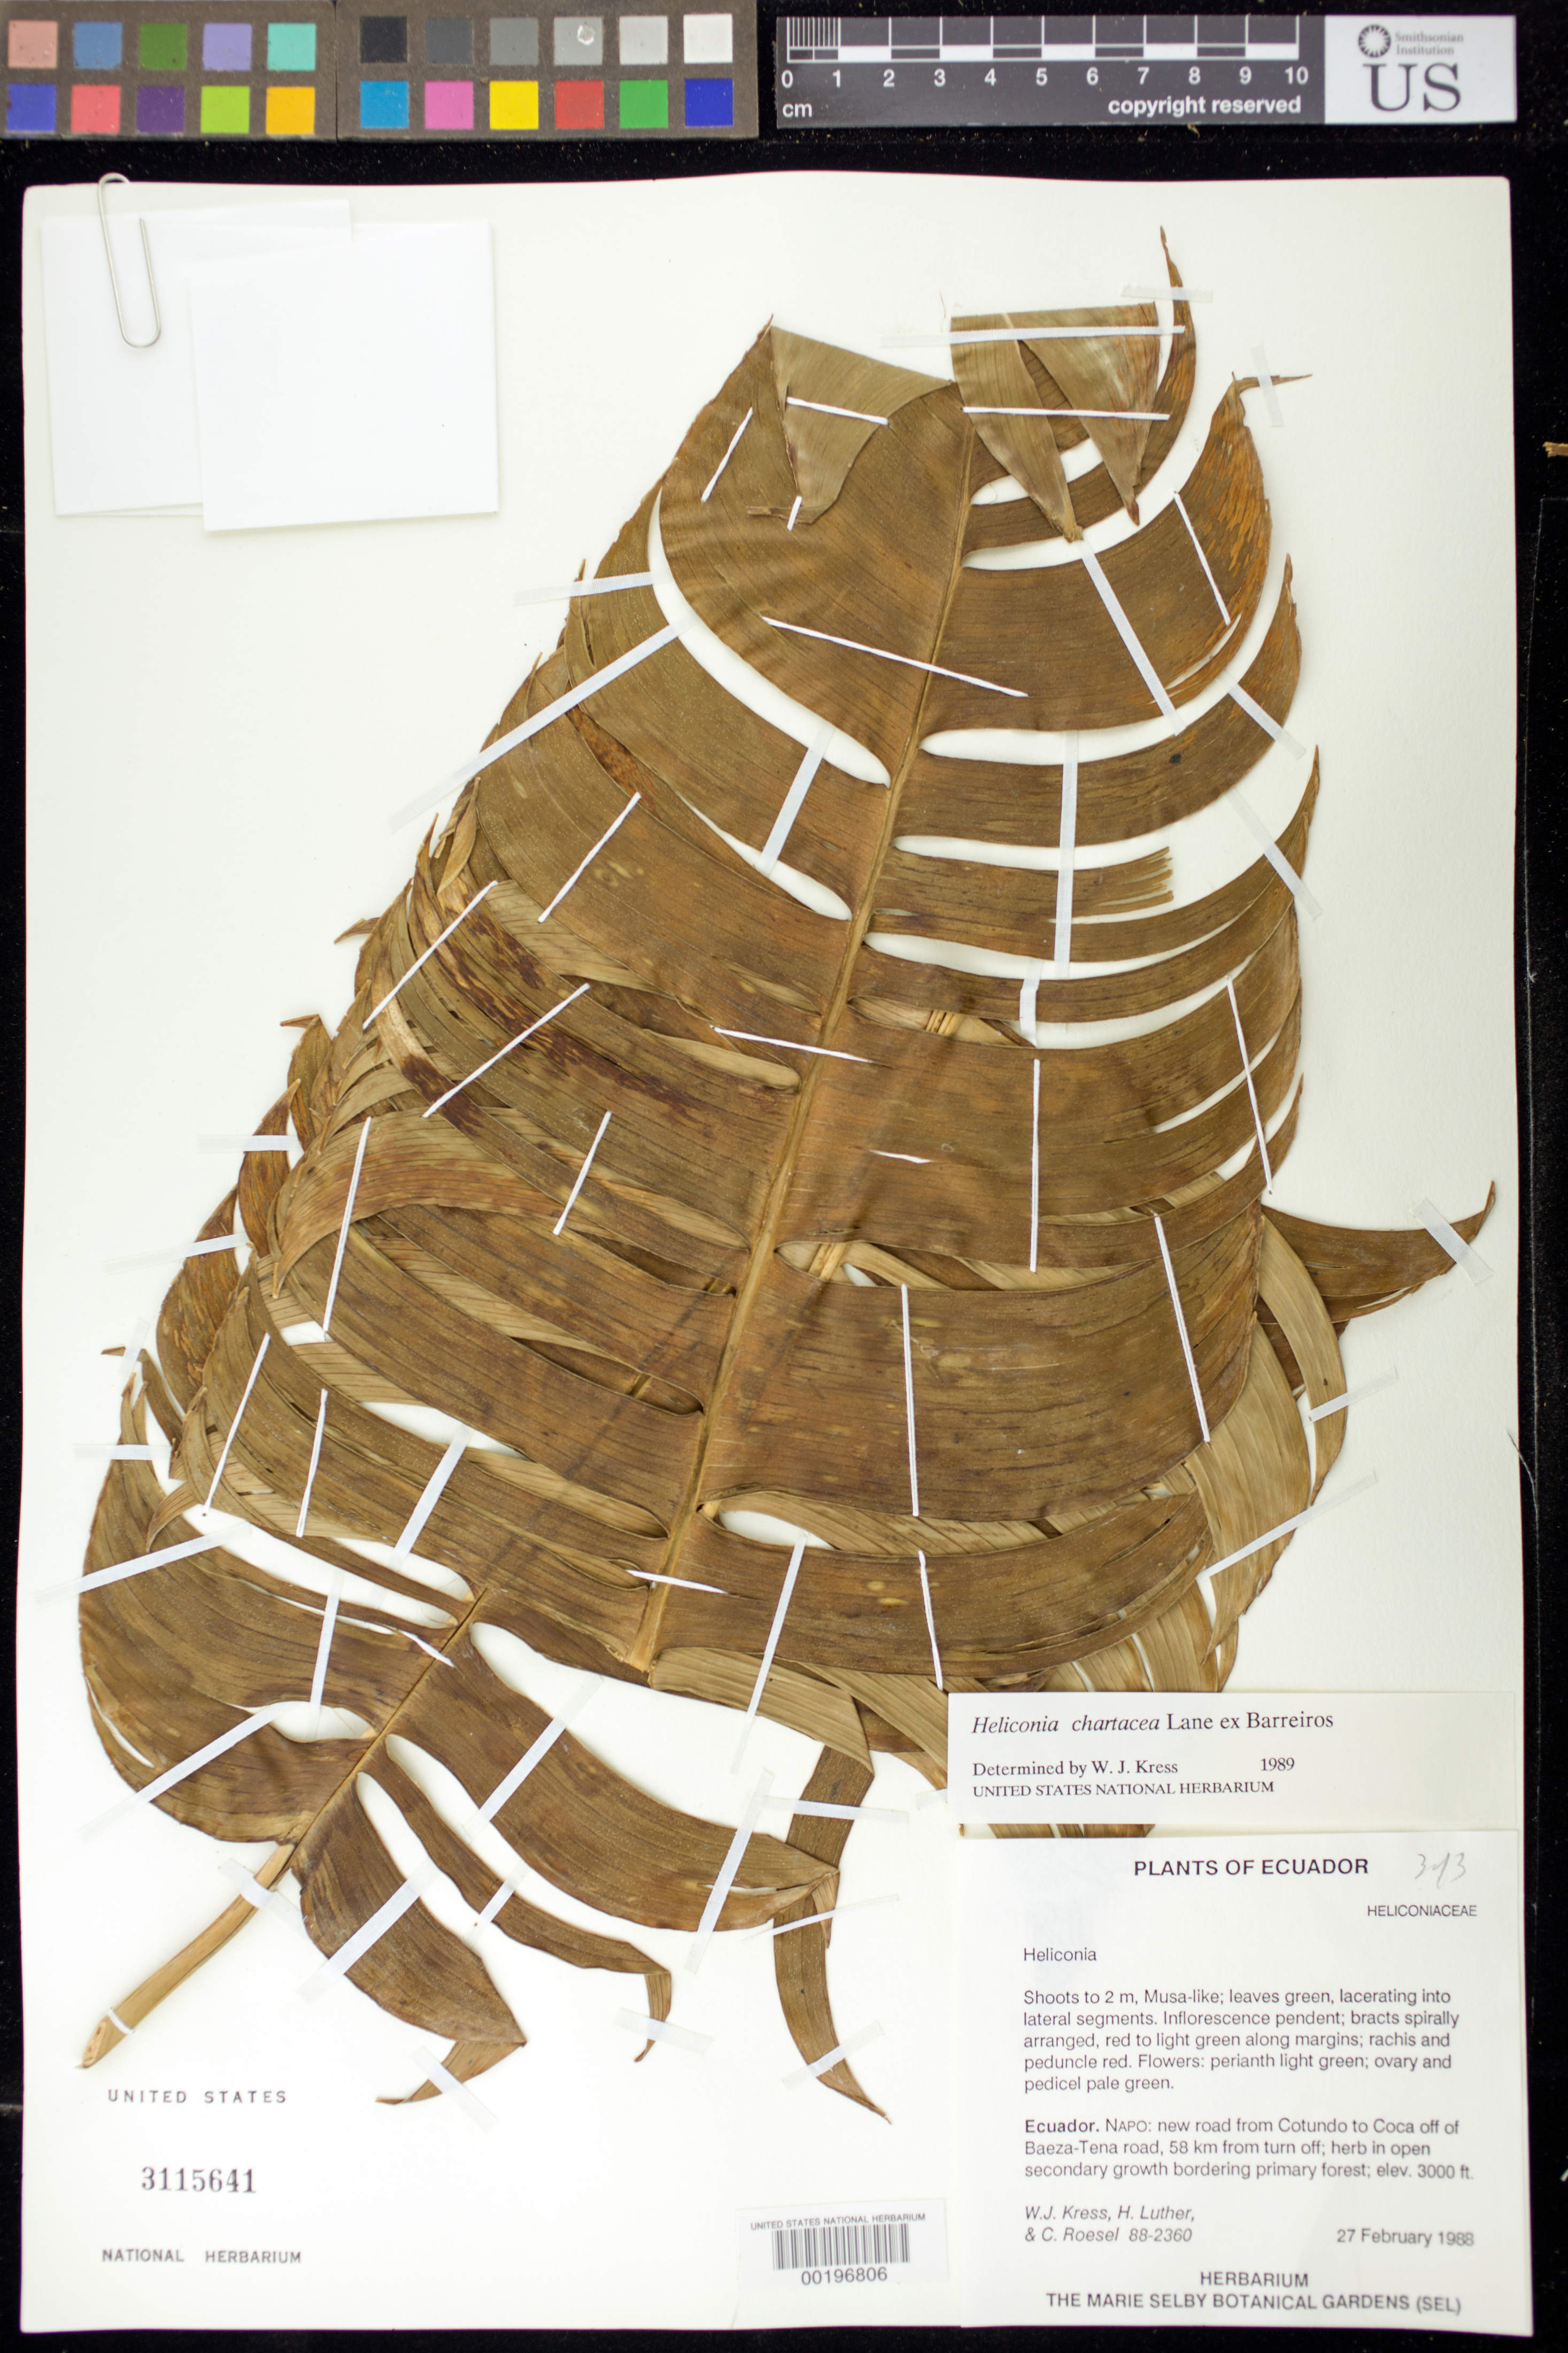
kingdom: Plantae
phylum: Tracheophyta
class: Liliopsida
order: Zingiberales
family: Heliconiaceae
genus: Heliconia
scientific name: Heliconia chartacea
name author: Lane ex Barreiros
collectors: W. J. Kress, Harry E. Luther & C. S. Roesel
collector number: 88-2360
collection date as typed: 27 Feb 1988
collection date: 1988-02-27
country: Ecuador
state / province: Napo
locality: New road from cOtundo to coca of f of baeza-Tena road, 58 km from turn of f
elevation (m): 914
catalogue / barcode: US 3115641